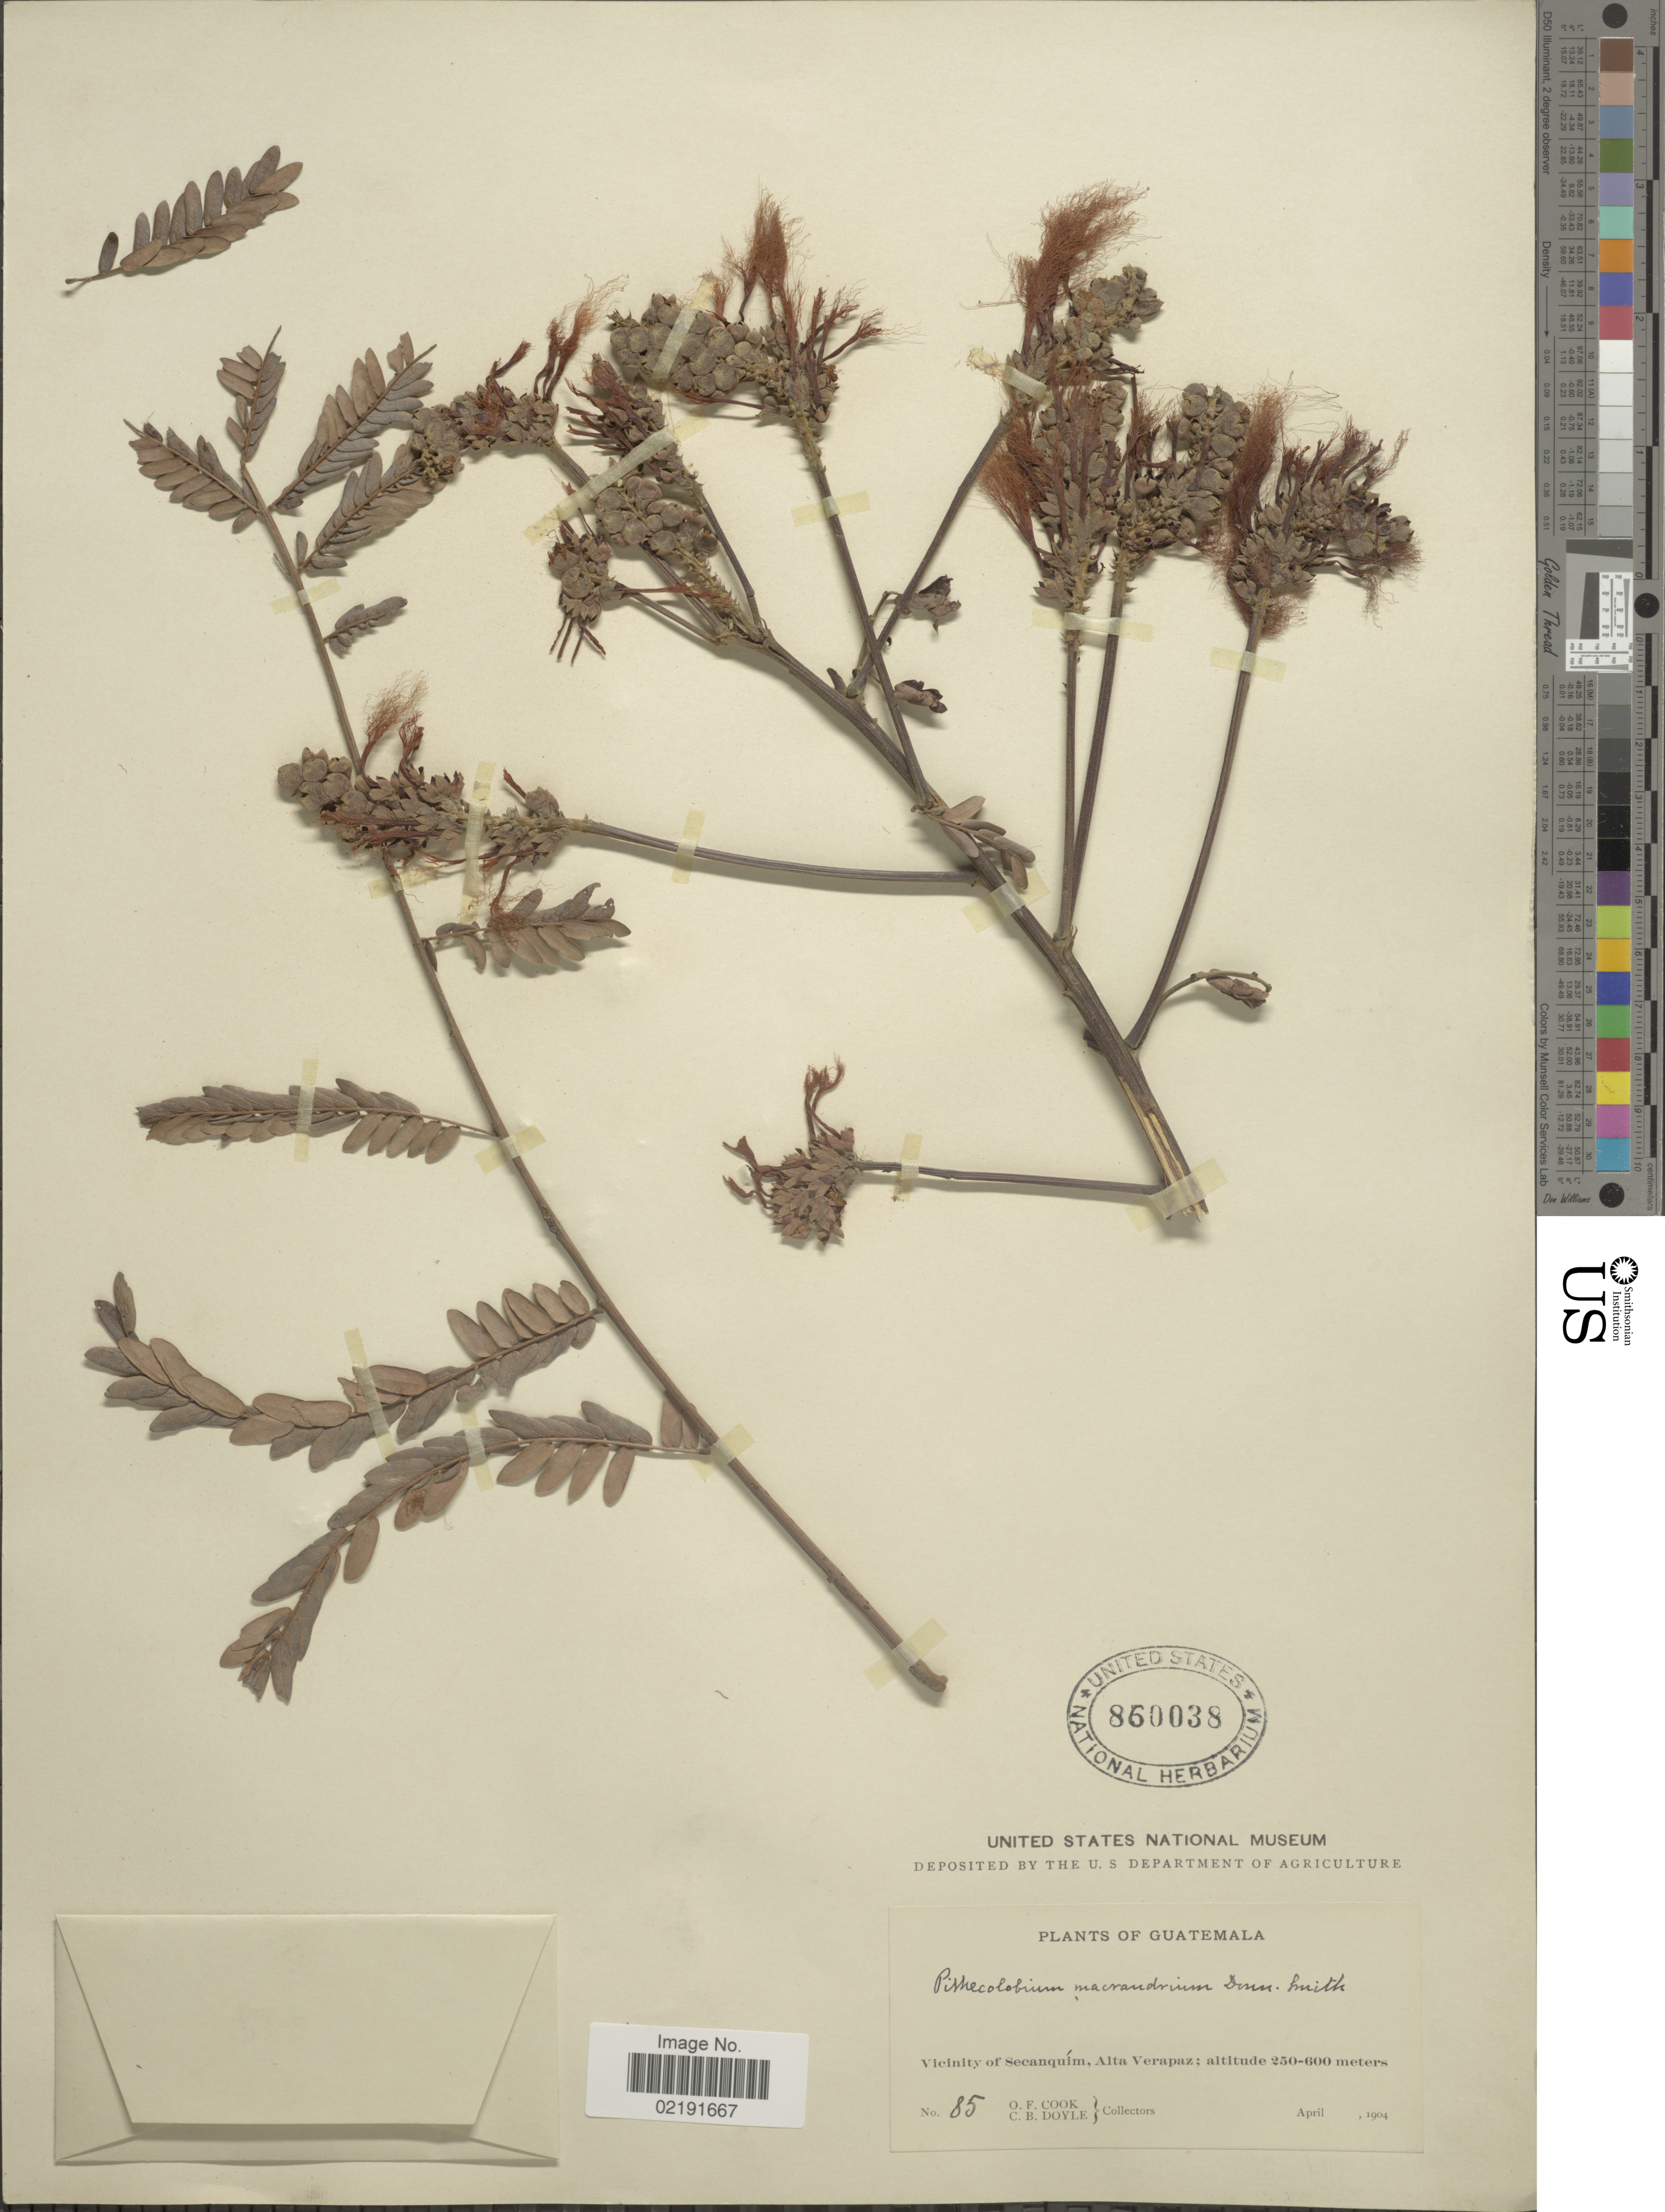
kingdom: Plantae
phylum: Tracheophyta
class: Magnoliopsida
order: Fabales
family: Fabaceae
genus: Pithecellobium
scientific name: Pithecellobium macrandrium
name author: Donn. Sm.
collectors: O. F. Cook & C. Doyle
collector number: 85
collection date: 1904-04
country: Guatemala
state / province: Alta Verapaz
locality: Vicinity of Secanquím, Alta Verapaz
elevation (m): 250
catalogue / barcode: US 860038